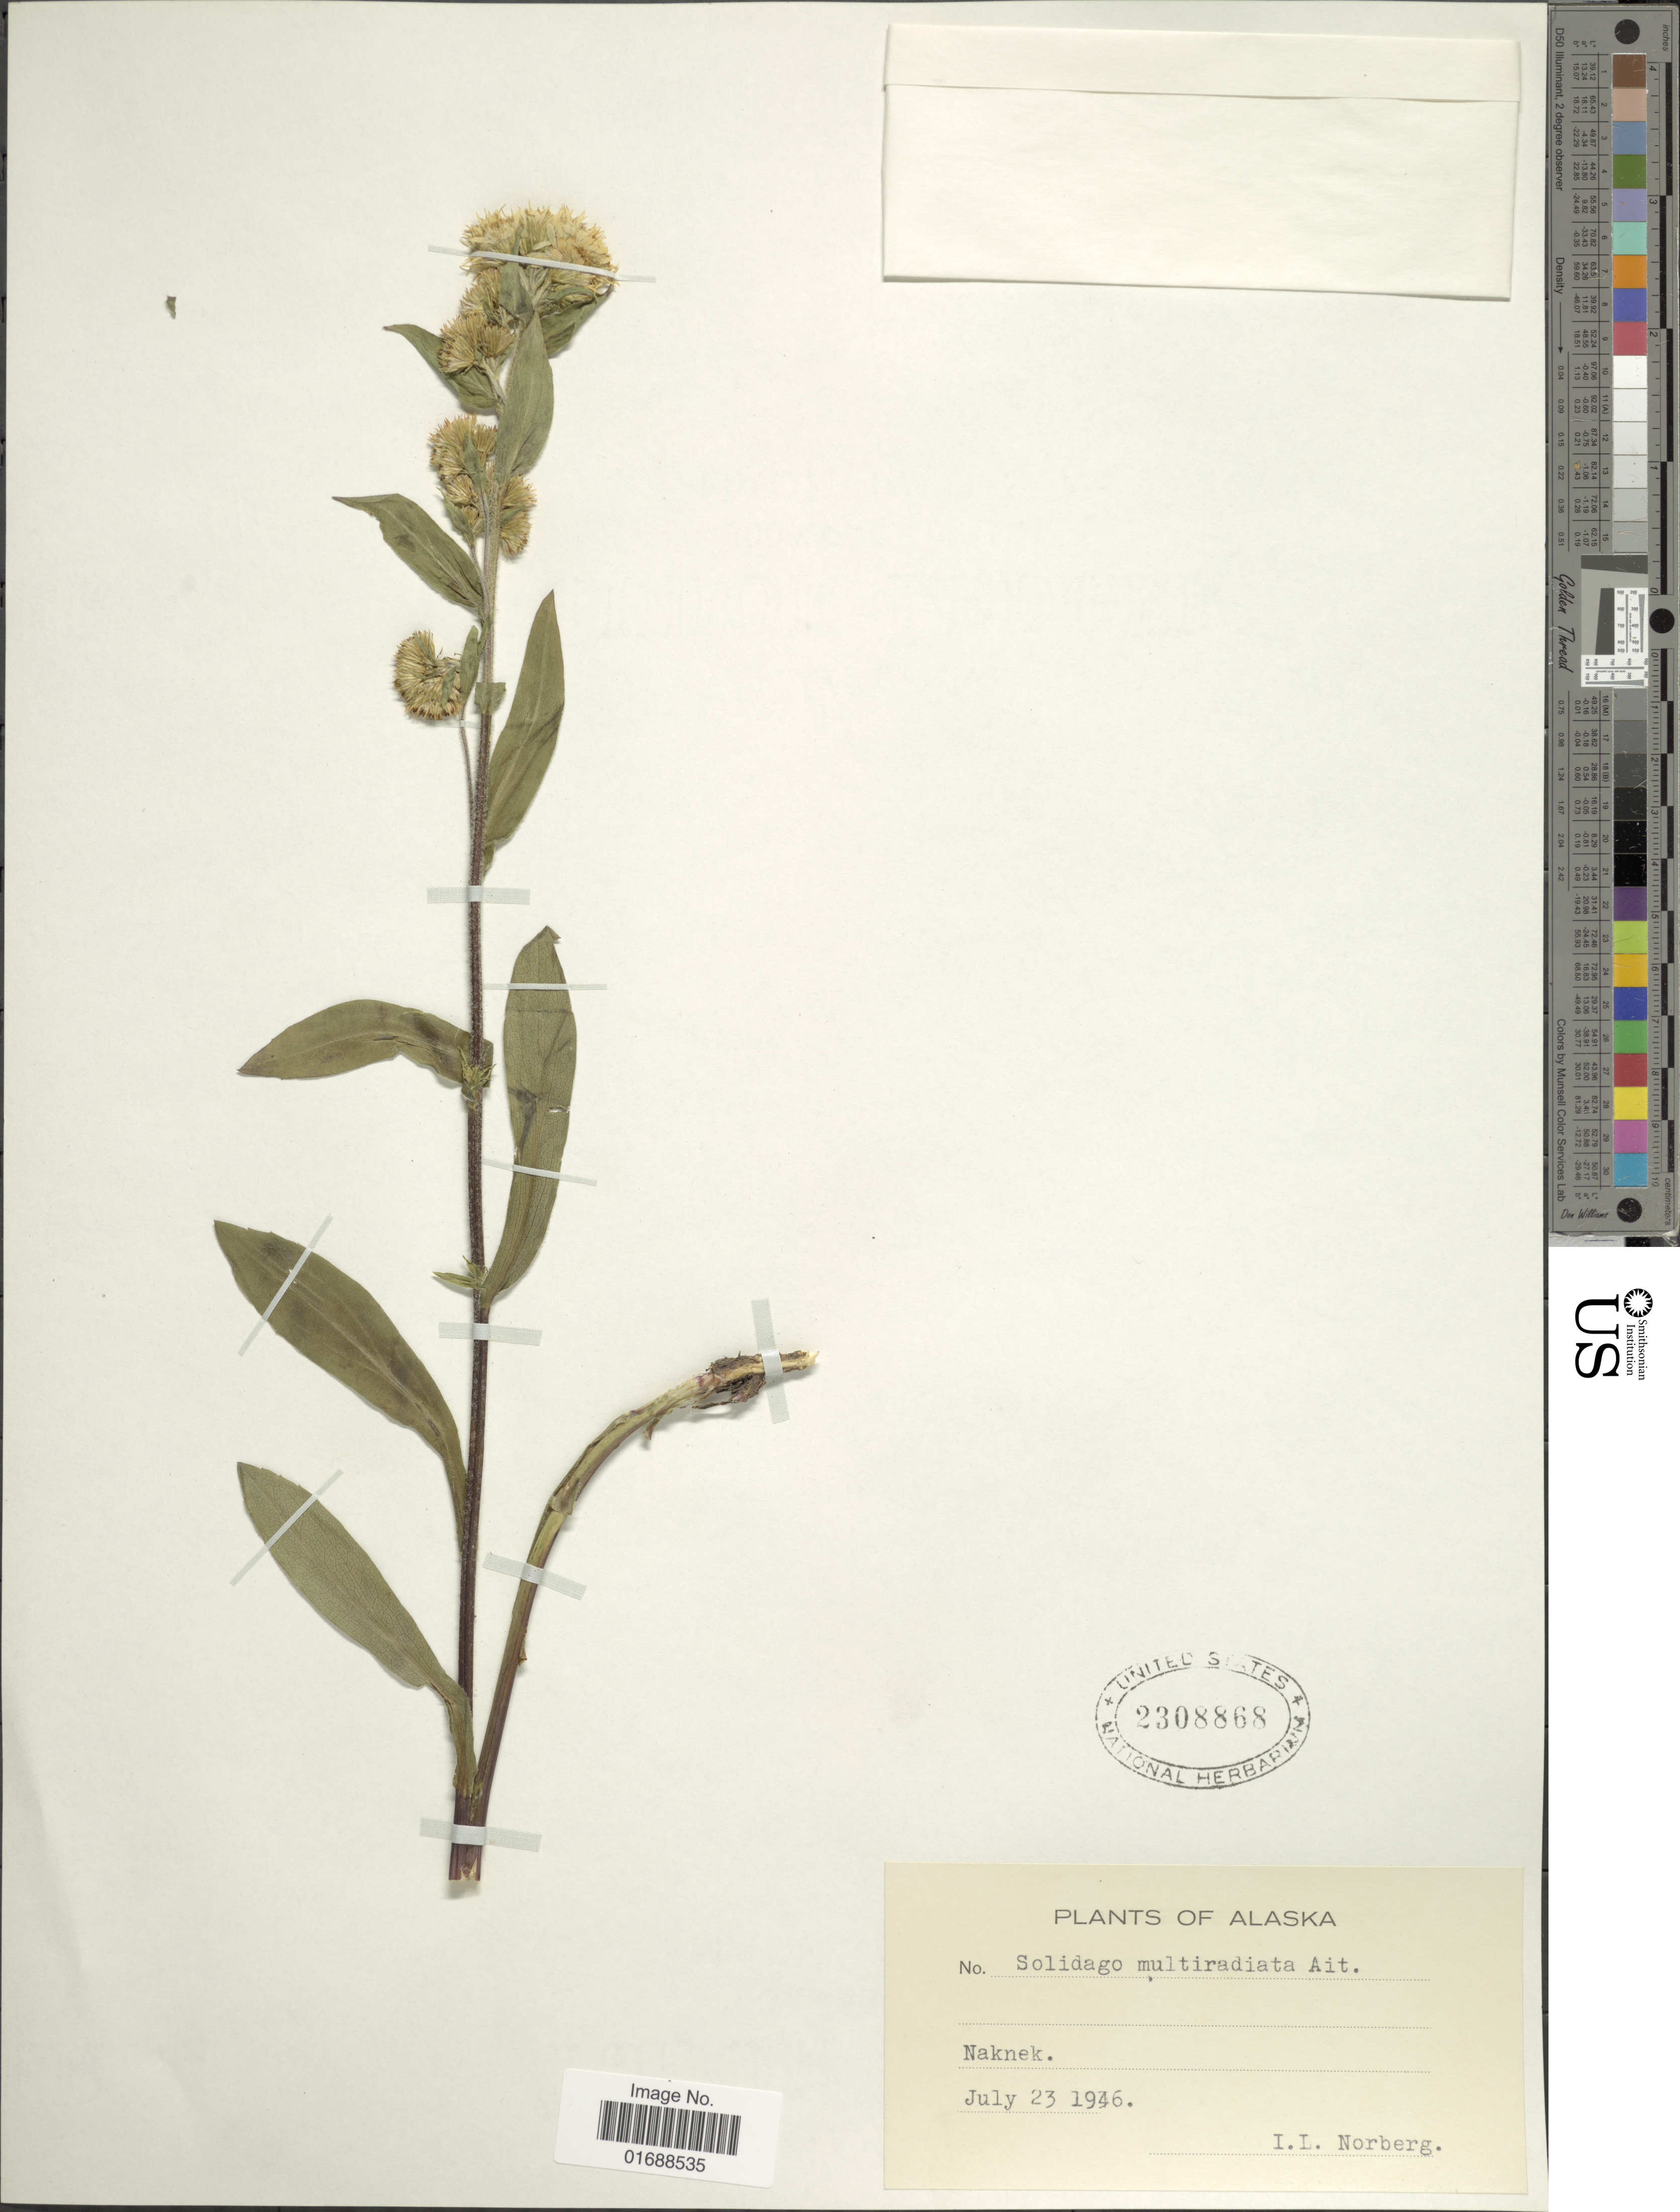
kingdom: Plantae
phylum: Tracheophyta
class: Magnoliopsida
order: Asterales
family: Asteraceae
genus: Solidago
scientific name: Solidago multiradiata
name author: Aiton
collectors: I. Norberg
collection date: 1946-07-23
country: United States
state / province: Alaska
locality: Naknek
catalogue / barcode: US 2308868